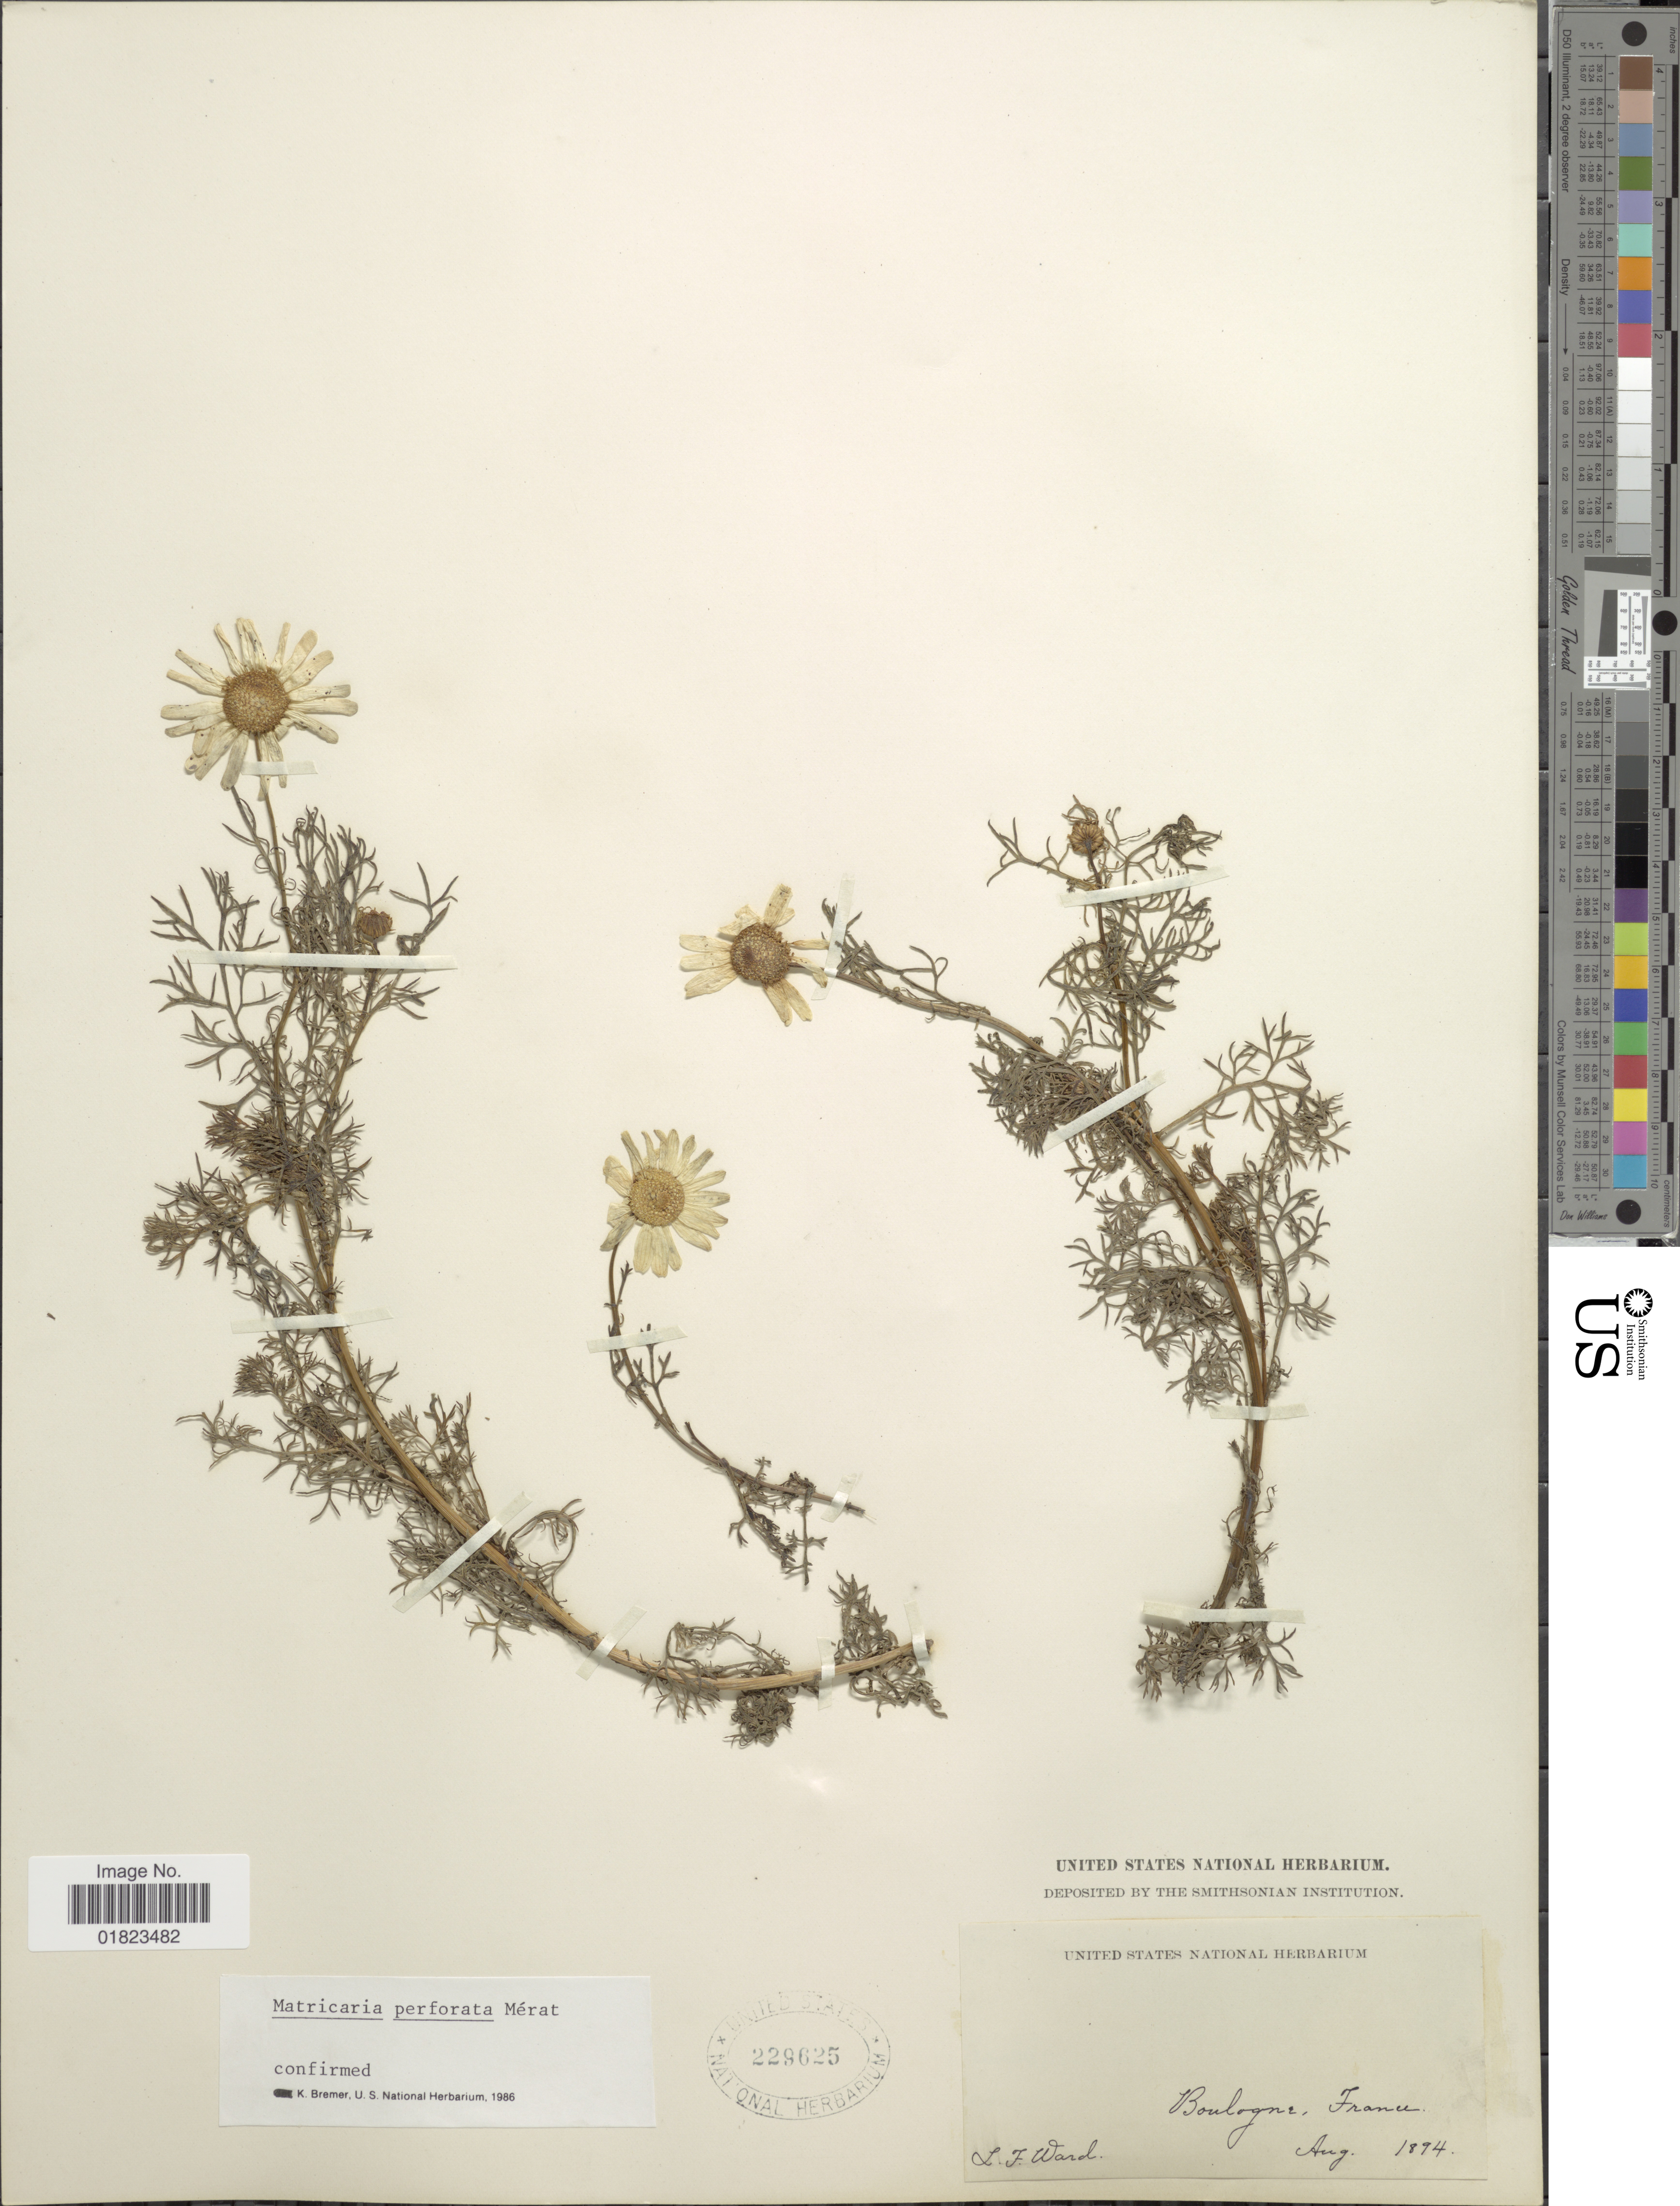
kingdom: Plantae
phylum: Tracheophyta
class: Magnoliopsida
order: Asterales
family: Asteraceae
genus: Tripleurospermum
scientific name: Tripleurospermum perforatum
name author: (Mérat) Laínz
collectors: L. Ward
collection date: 1894-08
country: France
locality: Boulogne.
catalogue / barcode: US 229625